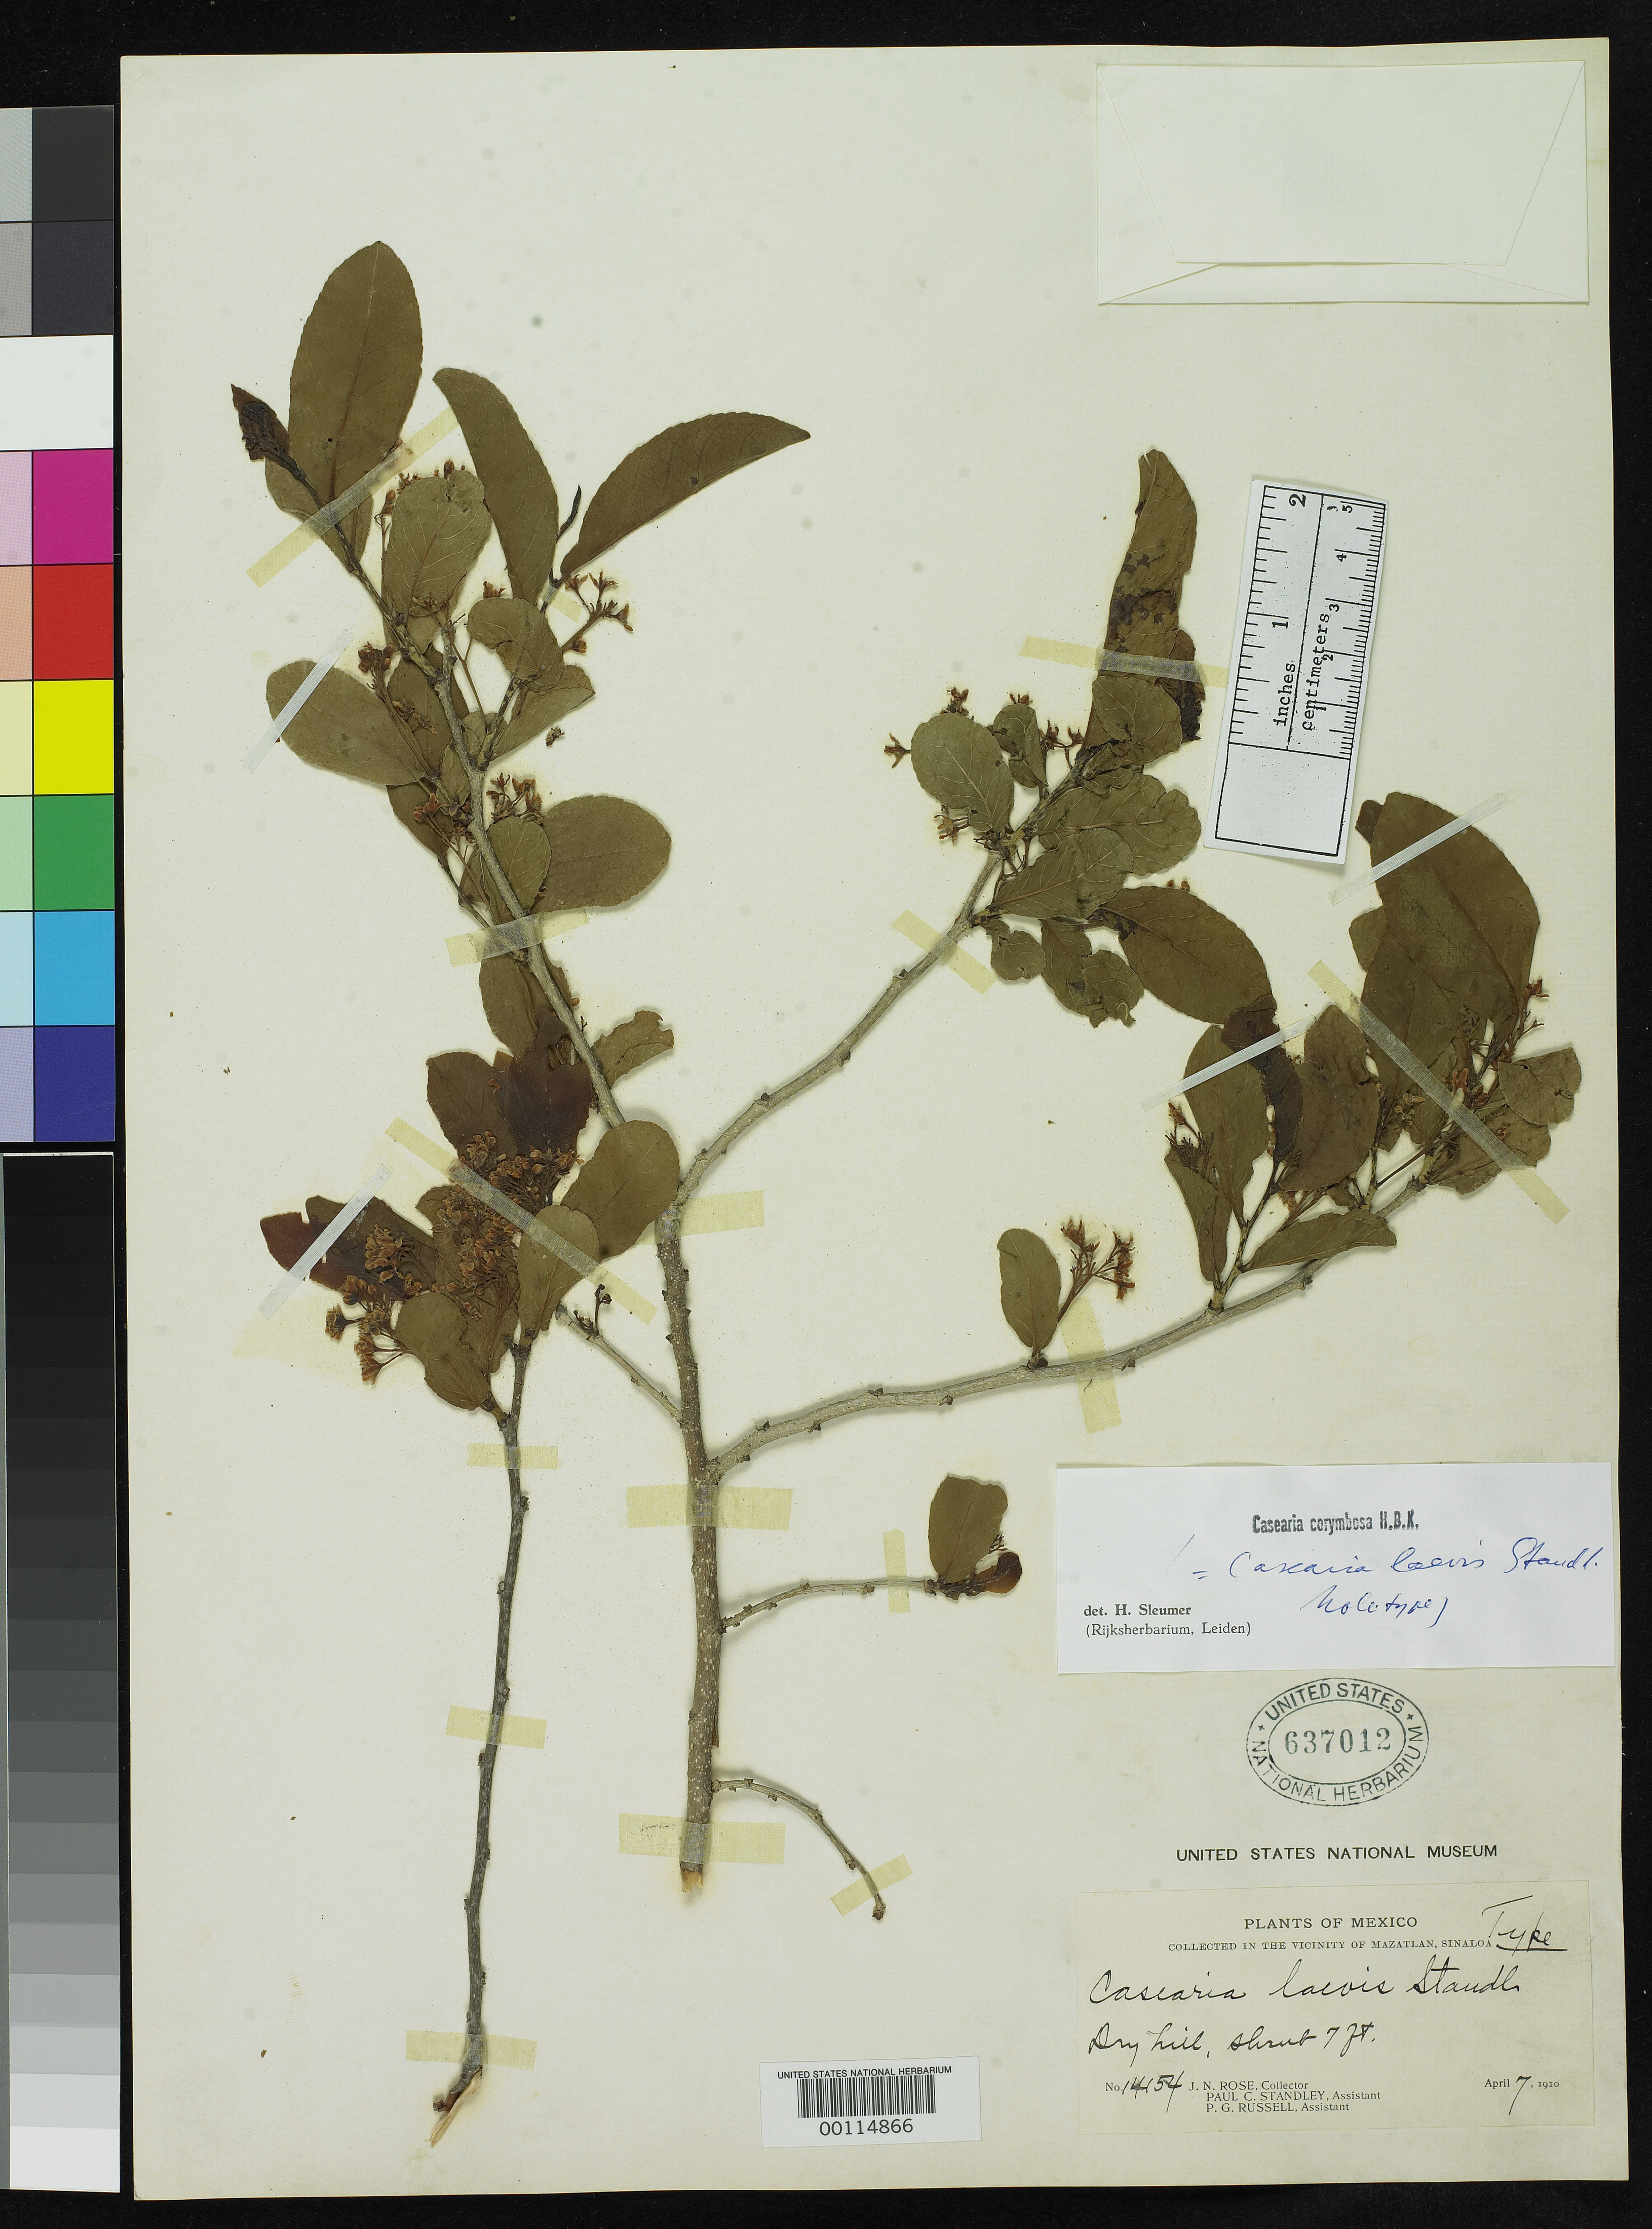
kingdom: Plantae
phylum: Tracheophyta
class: Magnoliopsida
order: Malpighiales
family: Salicaceae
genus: Casearia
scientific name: Casearia laevis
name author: Standl.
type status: Holotype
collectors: J. N. Rose, P. C. Standley & P. G. Russell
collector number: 14154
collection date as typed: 07 Apr 1910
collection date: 1910-04-07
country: Mexico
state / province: Sinaloa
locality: Manzatlan.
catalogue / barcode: US 637012